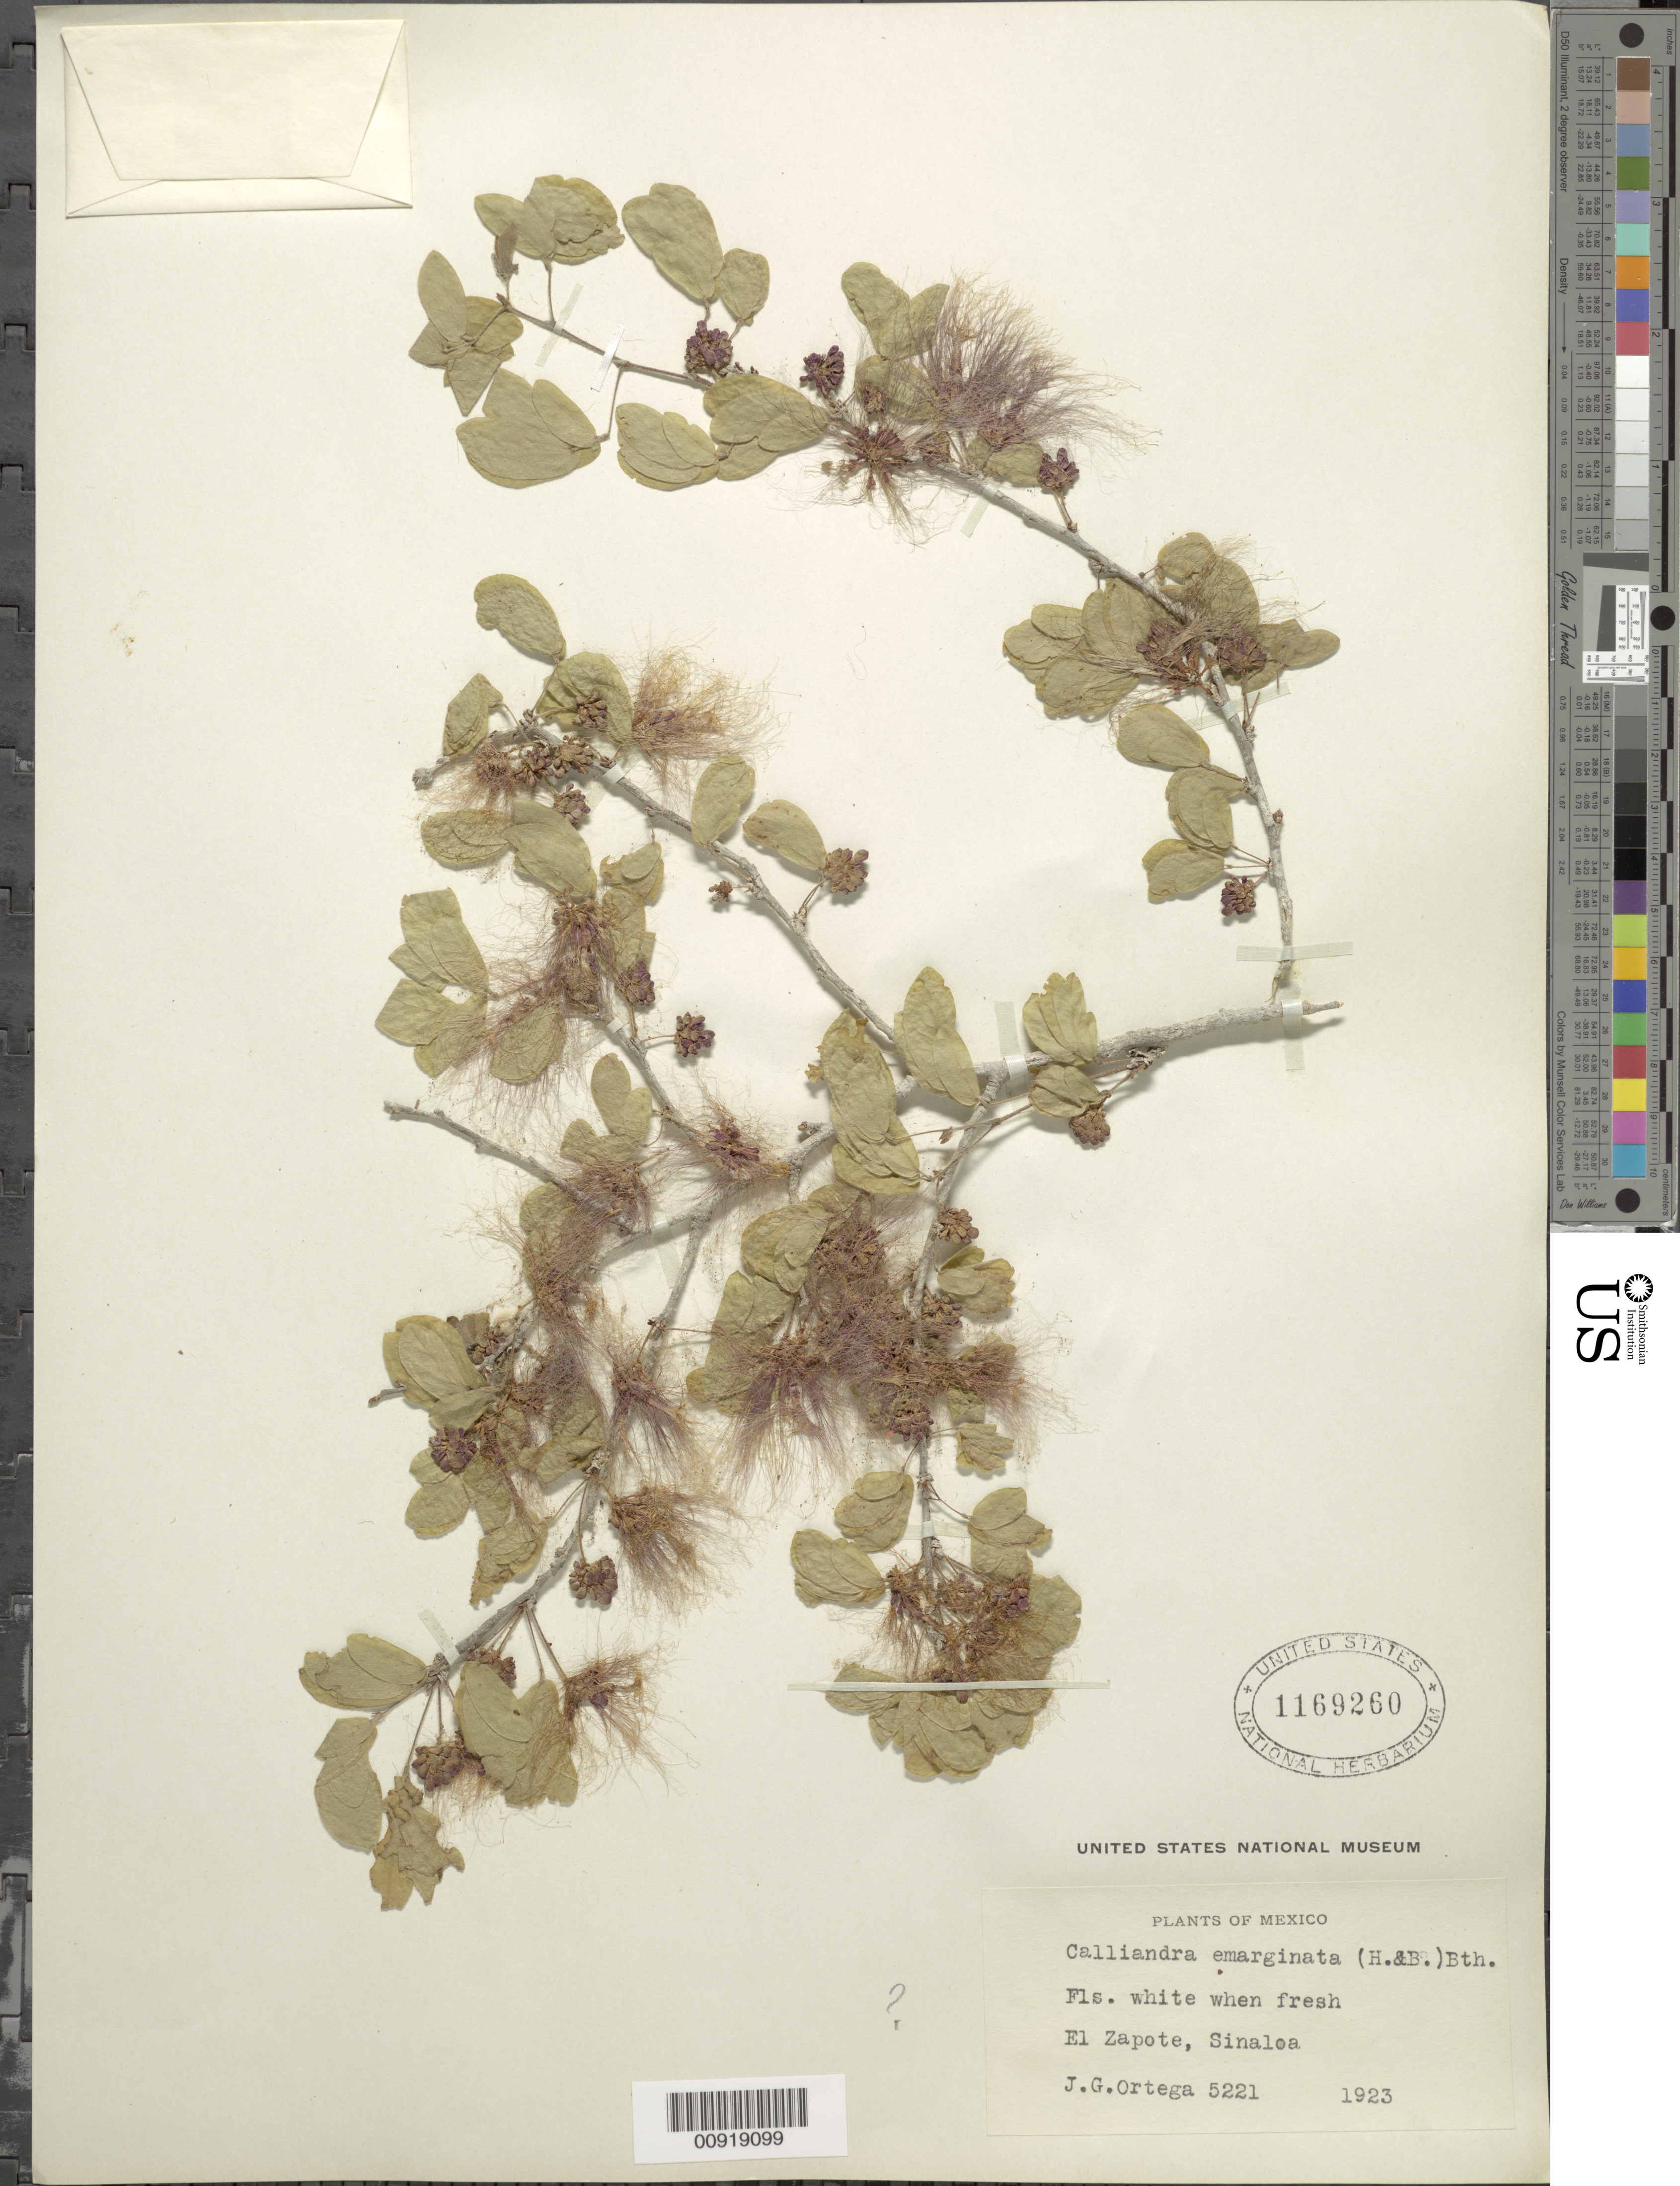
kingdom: Plantae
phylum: Tracheophyta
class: Magnoliopsida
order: Fabales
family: Fabaceae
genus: Calliandra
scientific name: Calliandra sp.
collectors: J. Ortega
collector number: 5221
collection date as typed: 1923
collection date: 1923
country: Mexico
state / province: Sinaloa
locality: El Zapote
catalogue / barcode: US 1169260